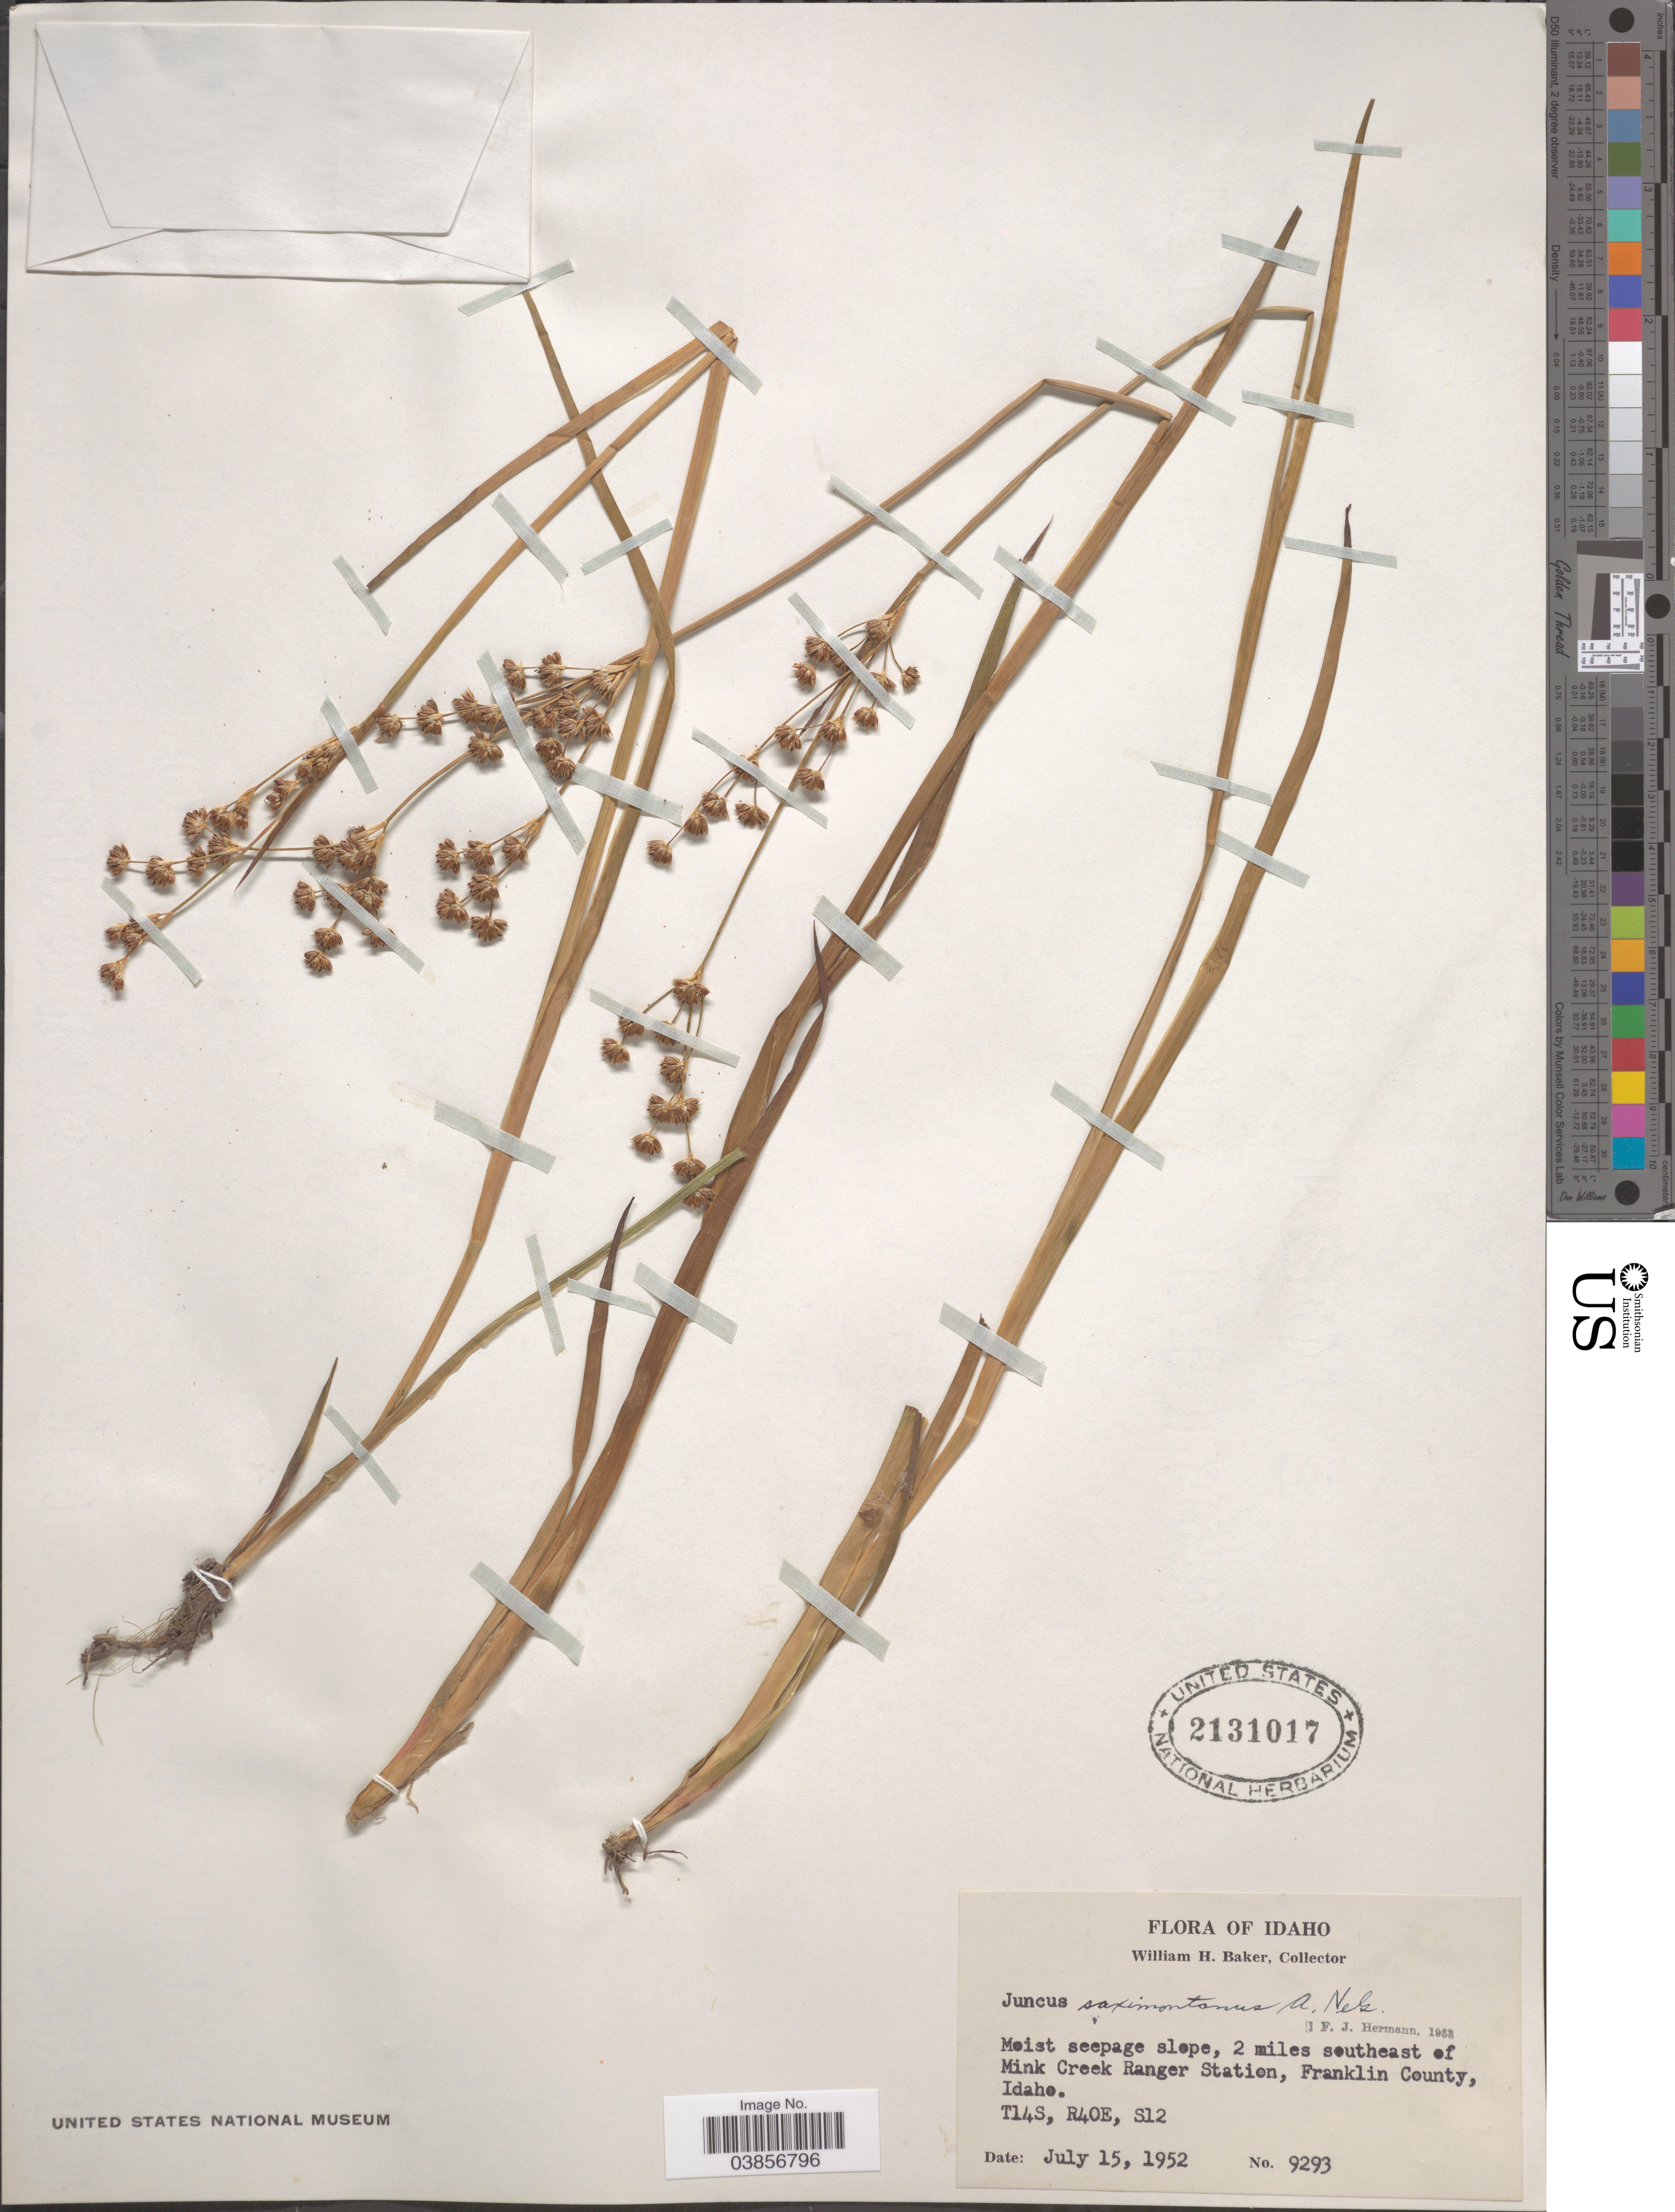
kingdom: Plantae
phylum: Tracheophyta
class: Liliopsida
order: Poales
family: Juncaceae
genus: Juncus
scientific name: Juncus saximontanus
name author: A. Nelson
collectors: W. H. Baker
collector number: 9293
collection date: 1952-07-15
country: United States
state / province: Idaho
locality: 2 miles southeast of Mink Creek Ranger Station, Franklin County. T14S, R40E, S12.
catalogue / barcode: US 2131017